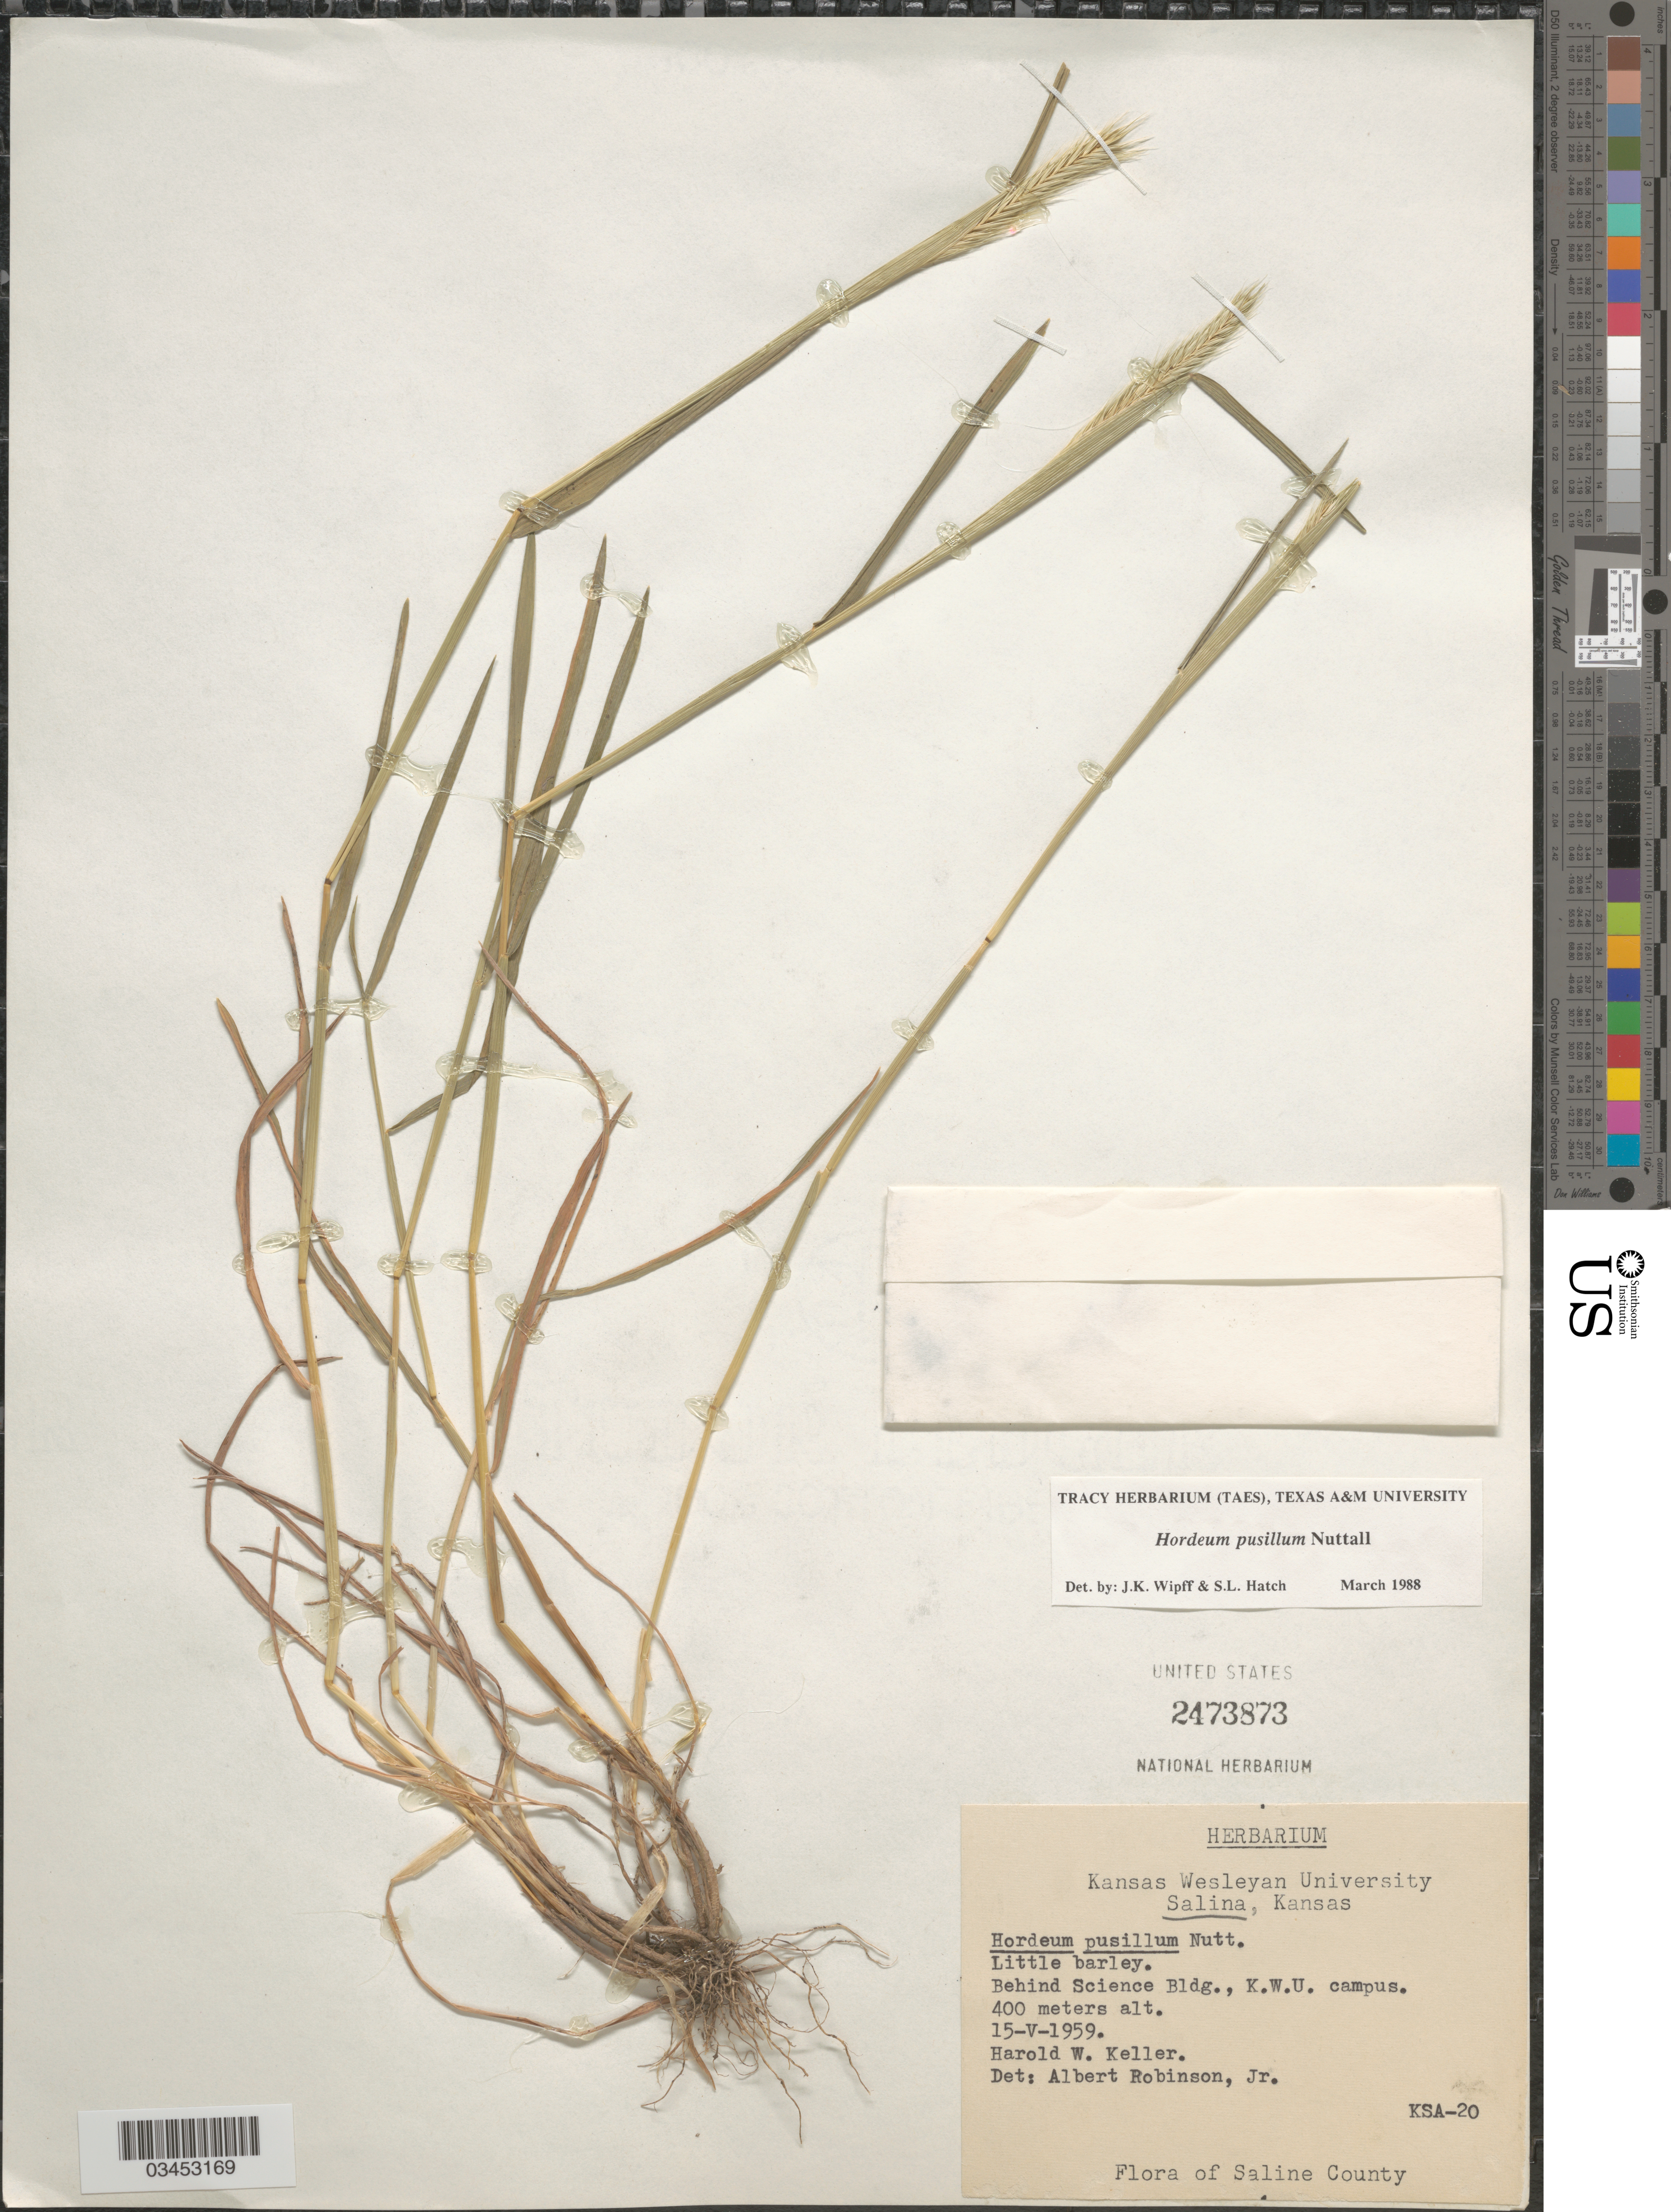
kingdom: Plantae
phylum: Tracheophyta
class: Liliopsida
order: Poales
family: Poaceae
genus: Hordeum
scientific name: Hordeum pusillum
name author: Nutt.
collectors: H. Keller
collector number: KSA-20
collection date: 1959-05-15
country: United States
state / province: Kansas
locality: Salina. Little barley. Behind Science Bldg., K.W.U. campus. Saline County.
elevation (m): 400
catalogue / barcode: US 2473873